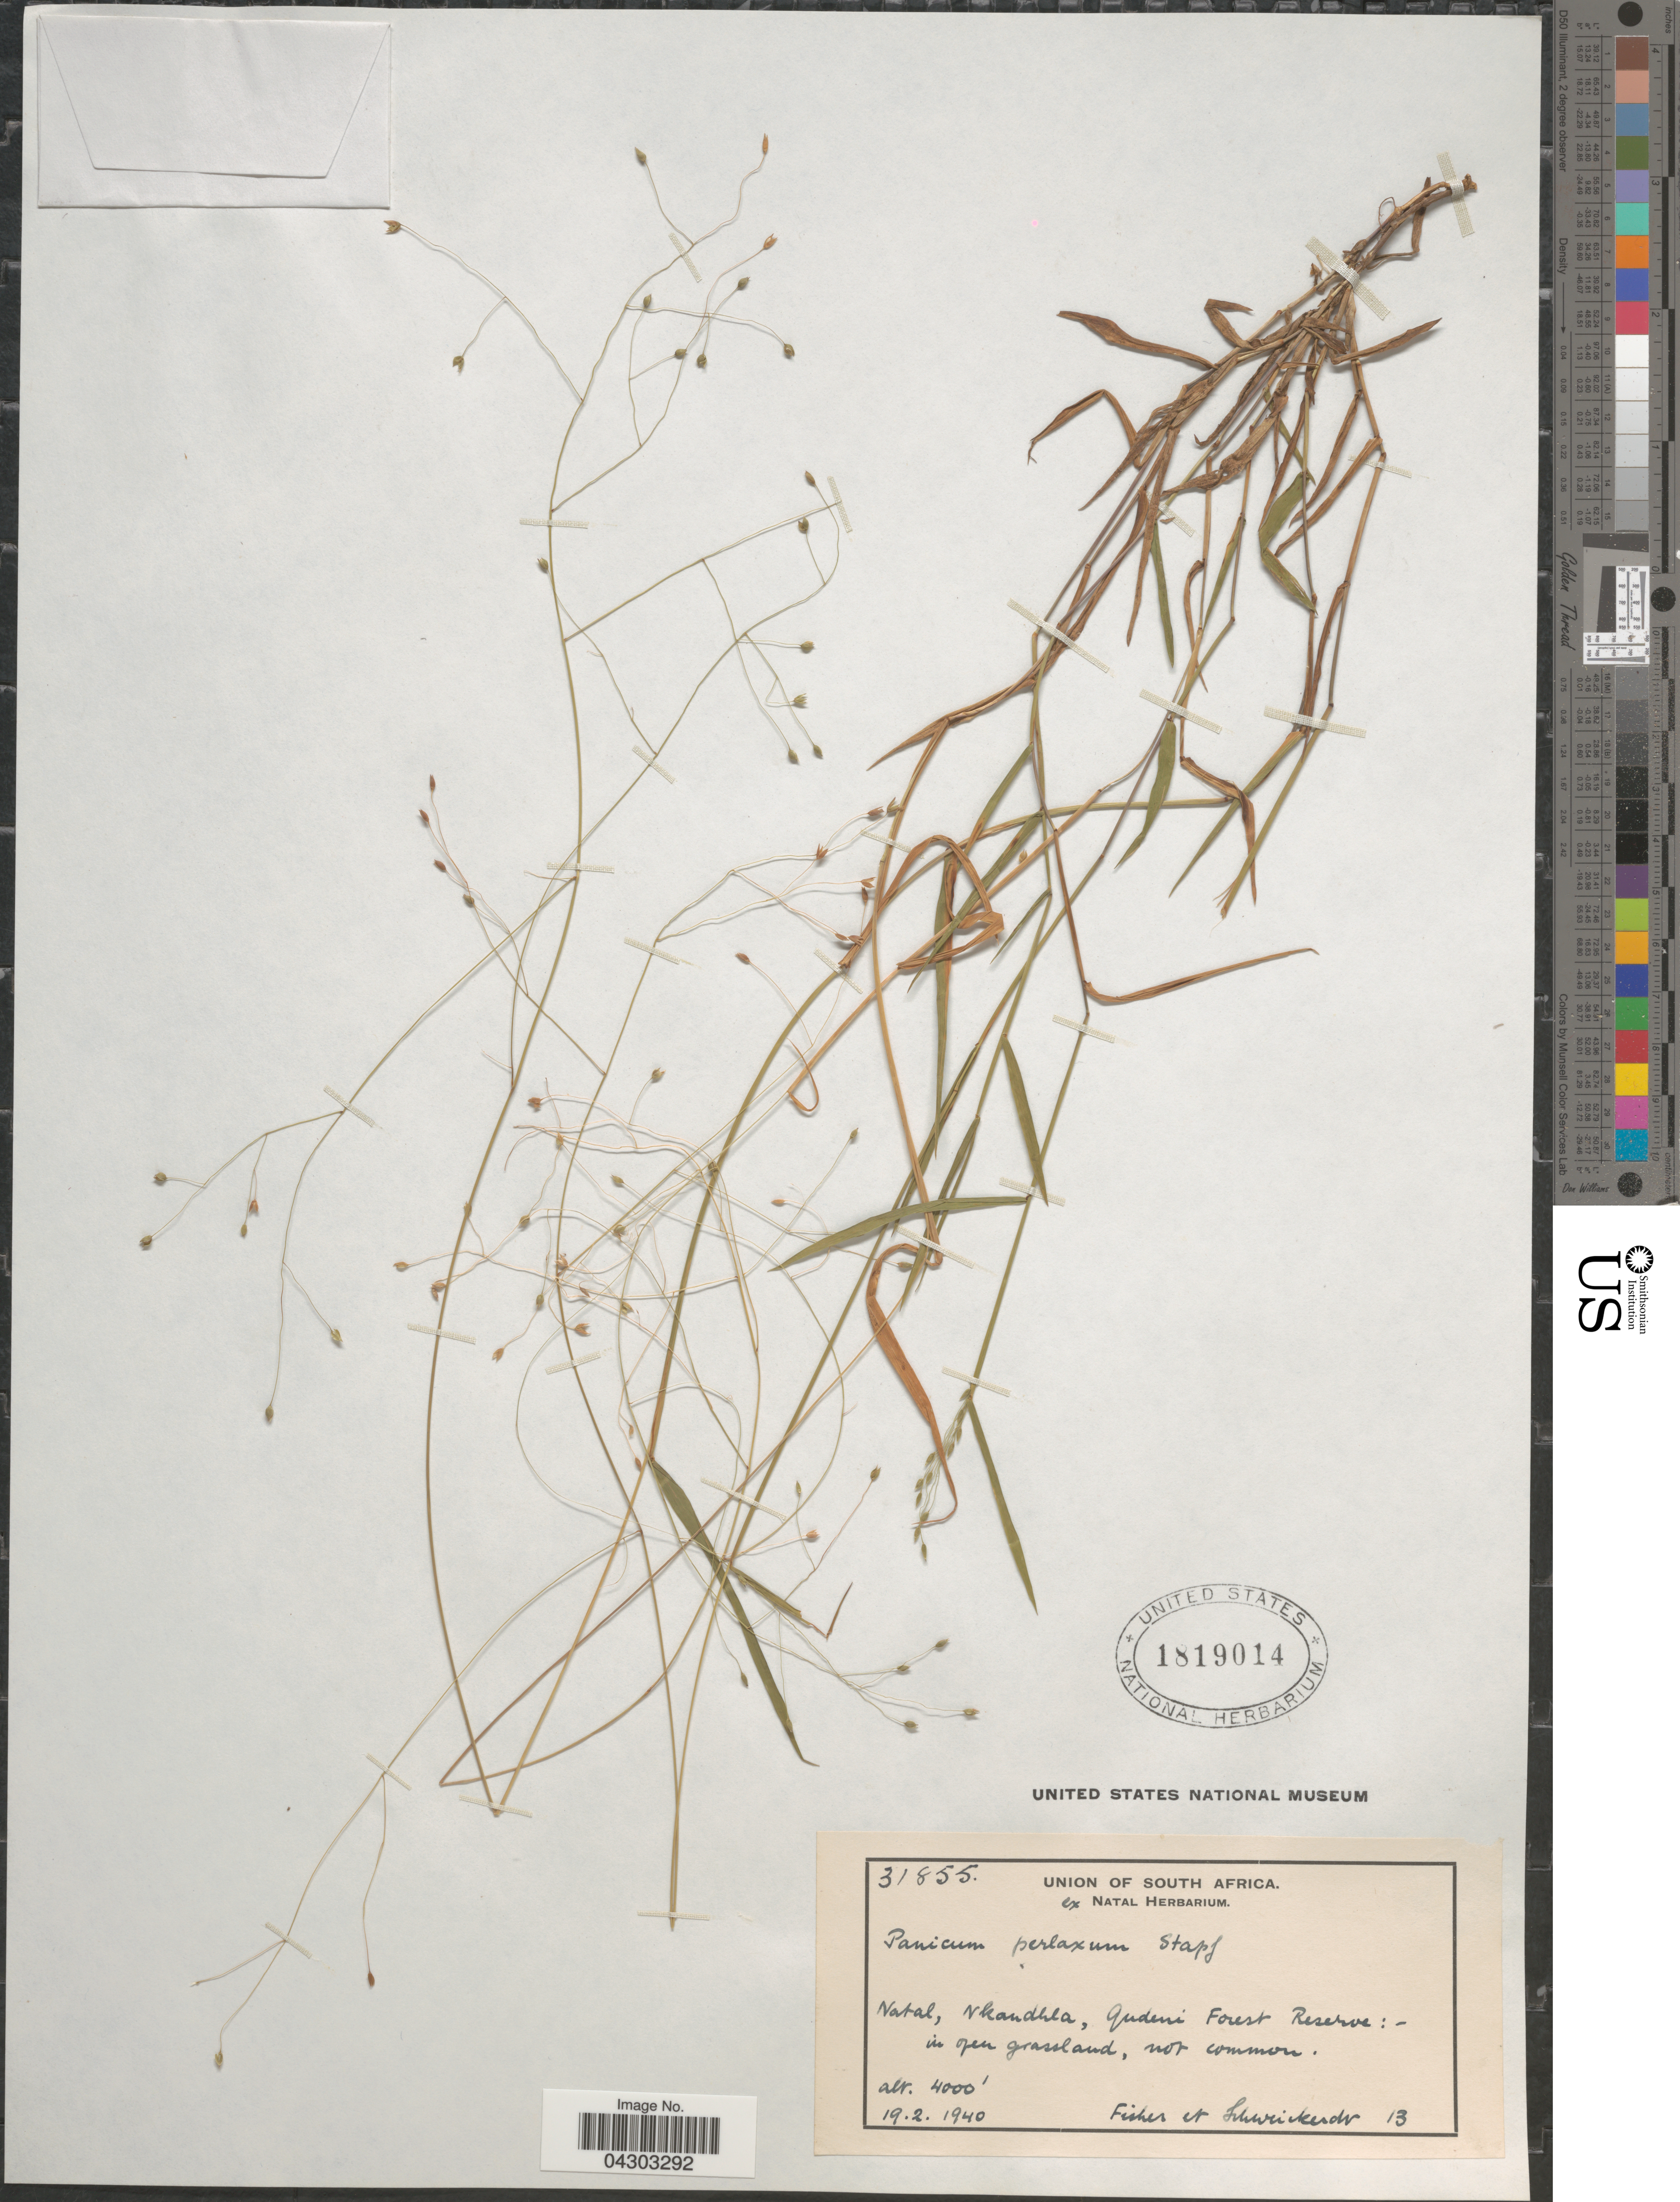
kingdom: Plantae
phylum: Tracheophyta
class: Liliopsida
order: Poales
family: Poaceae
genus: Panicum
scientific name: Panicum aequinerve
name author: Nees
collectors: -- Fisher & -. Schweickerdt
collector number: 13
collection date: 1940-02-19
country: South Africa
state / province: KwaZulu-Natal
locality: Union of South Africa. Natal, Nkandhla, Qudeni Forest Reserve.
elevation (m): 1219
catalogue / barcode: US 1819014